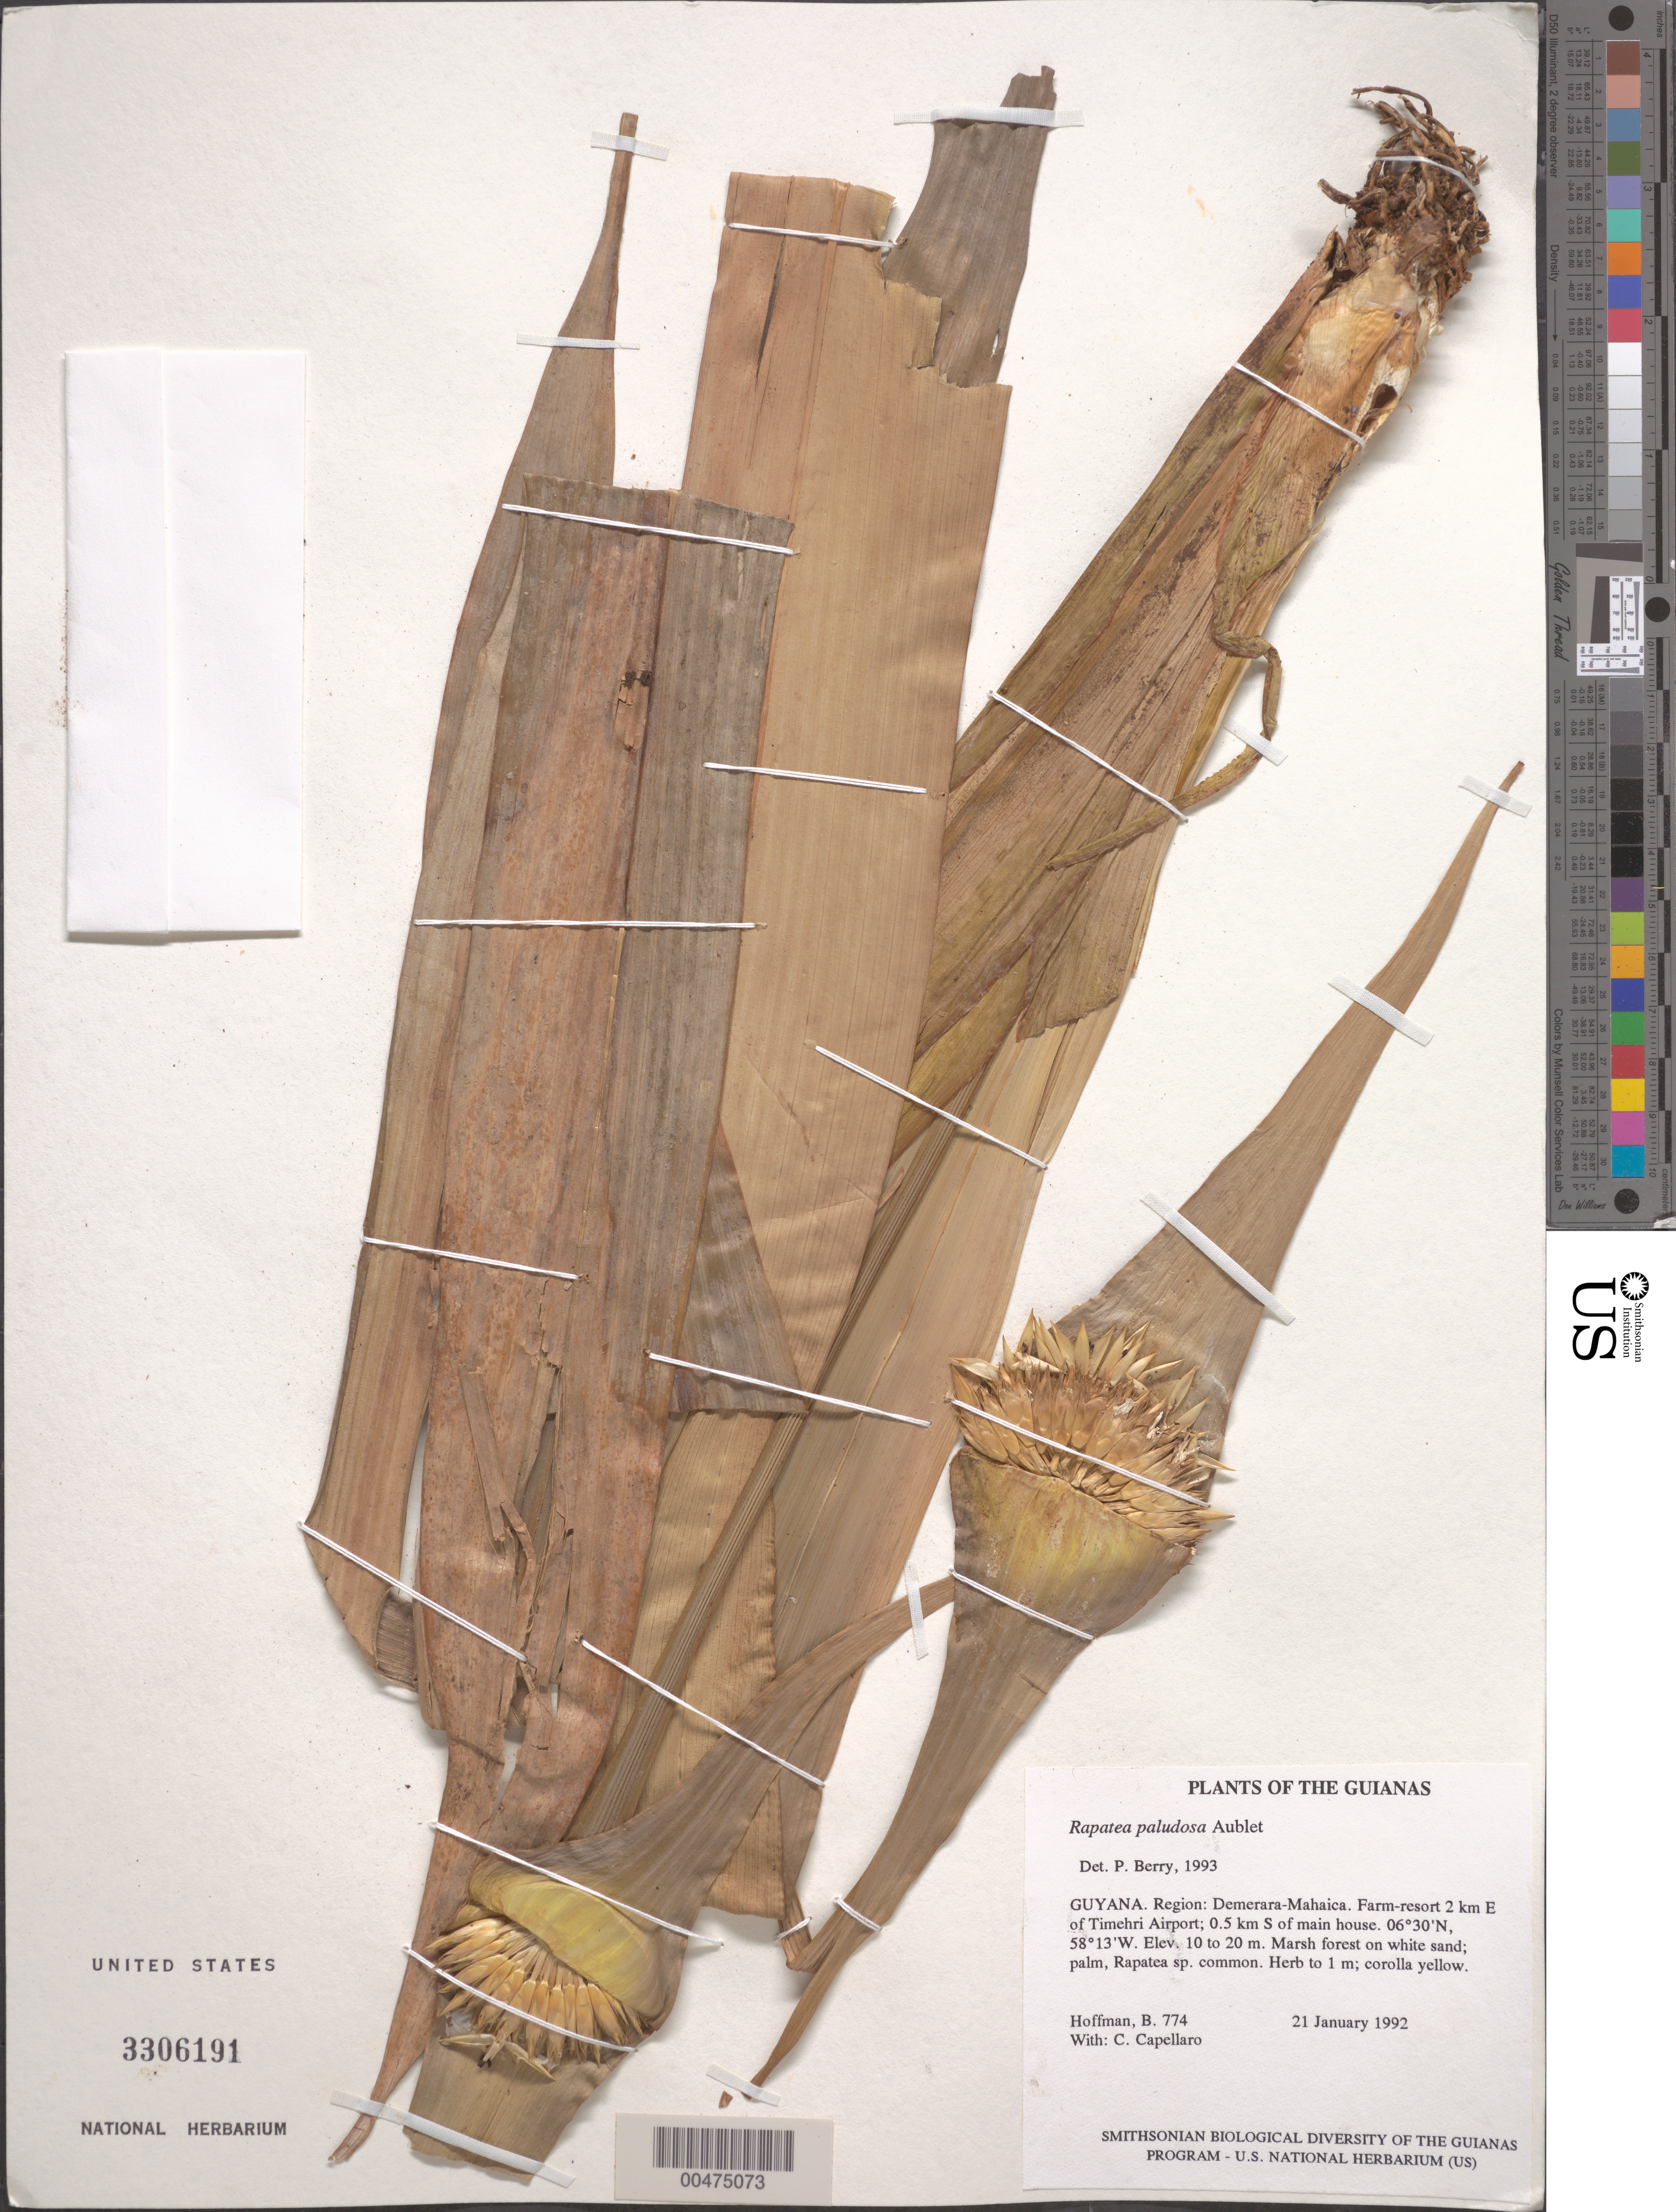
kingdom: Plantae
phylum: Tracheophyta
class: Liliopsida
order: Poales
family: Rapateaceae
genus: Rapatea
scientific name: Rapatea paludosa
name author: Aubl.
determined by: Berry, P. E., (WIS), University of Wisconsin - Madison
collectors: B. Hoffman & C. Capellaro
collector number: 774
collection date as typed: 21 January 1992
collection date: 1992-01-21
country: Guyana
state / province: Demerara-Mahaica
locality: Farm-resort 2 km E of Timehri Airport; 0.5 km S of main house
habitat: Marsh forest on white sand; palm, Rapatea sp. common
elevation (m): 10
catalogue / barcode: US 3306191